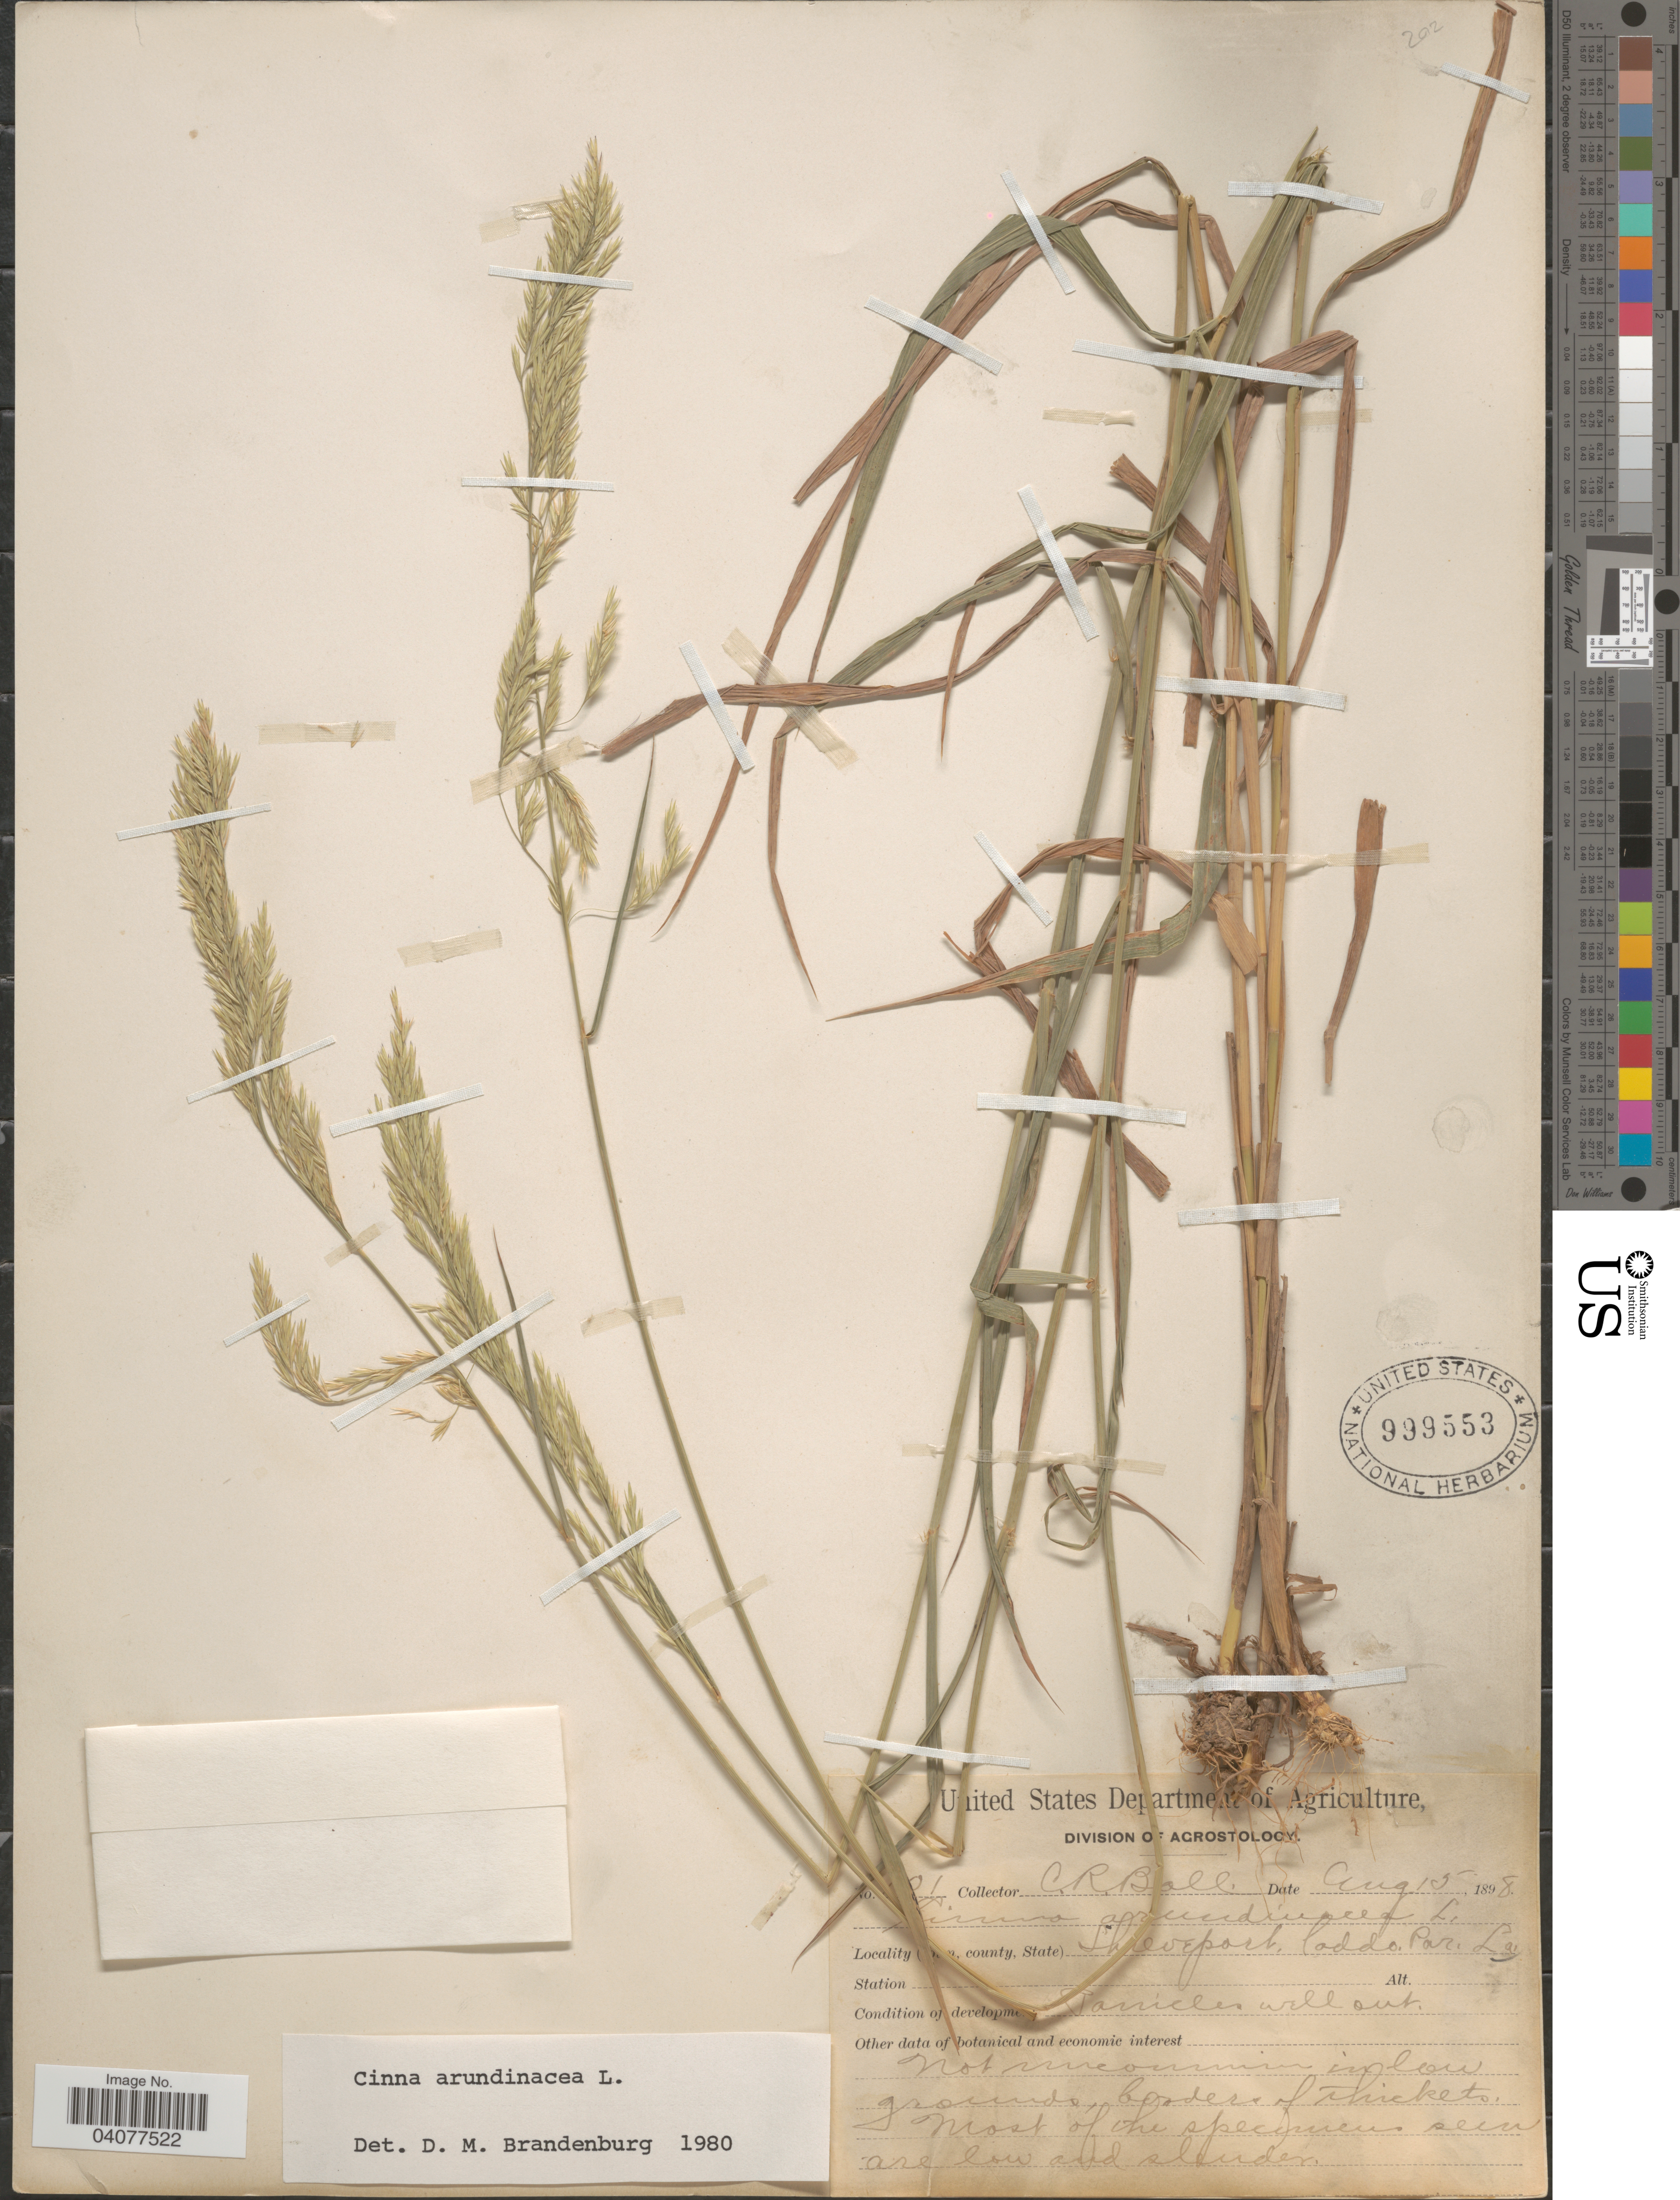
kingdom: Plantae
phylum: Tracheophyta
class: Liliopsida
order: Poales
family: Poaceae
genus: Cinna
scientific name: Cinna arundinacea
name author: L.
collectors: C. R. Ball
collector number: !1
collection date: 1898-08-15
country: United States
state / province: Louisiana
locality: Shreveport, Caddo Par.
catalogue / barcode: US 999553